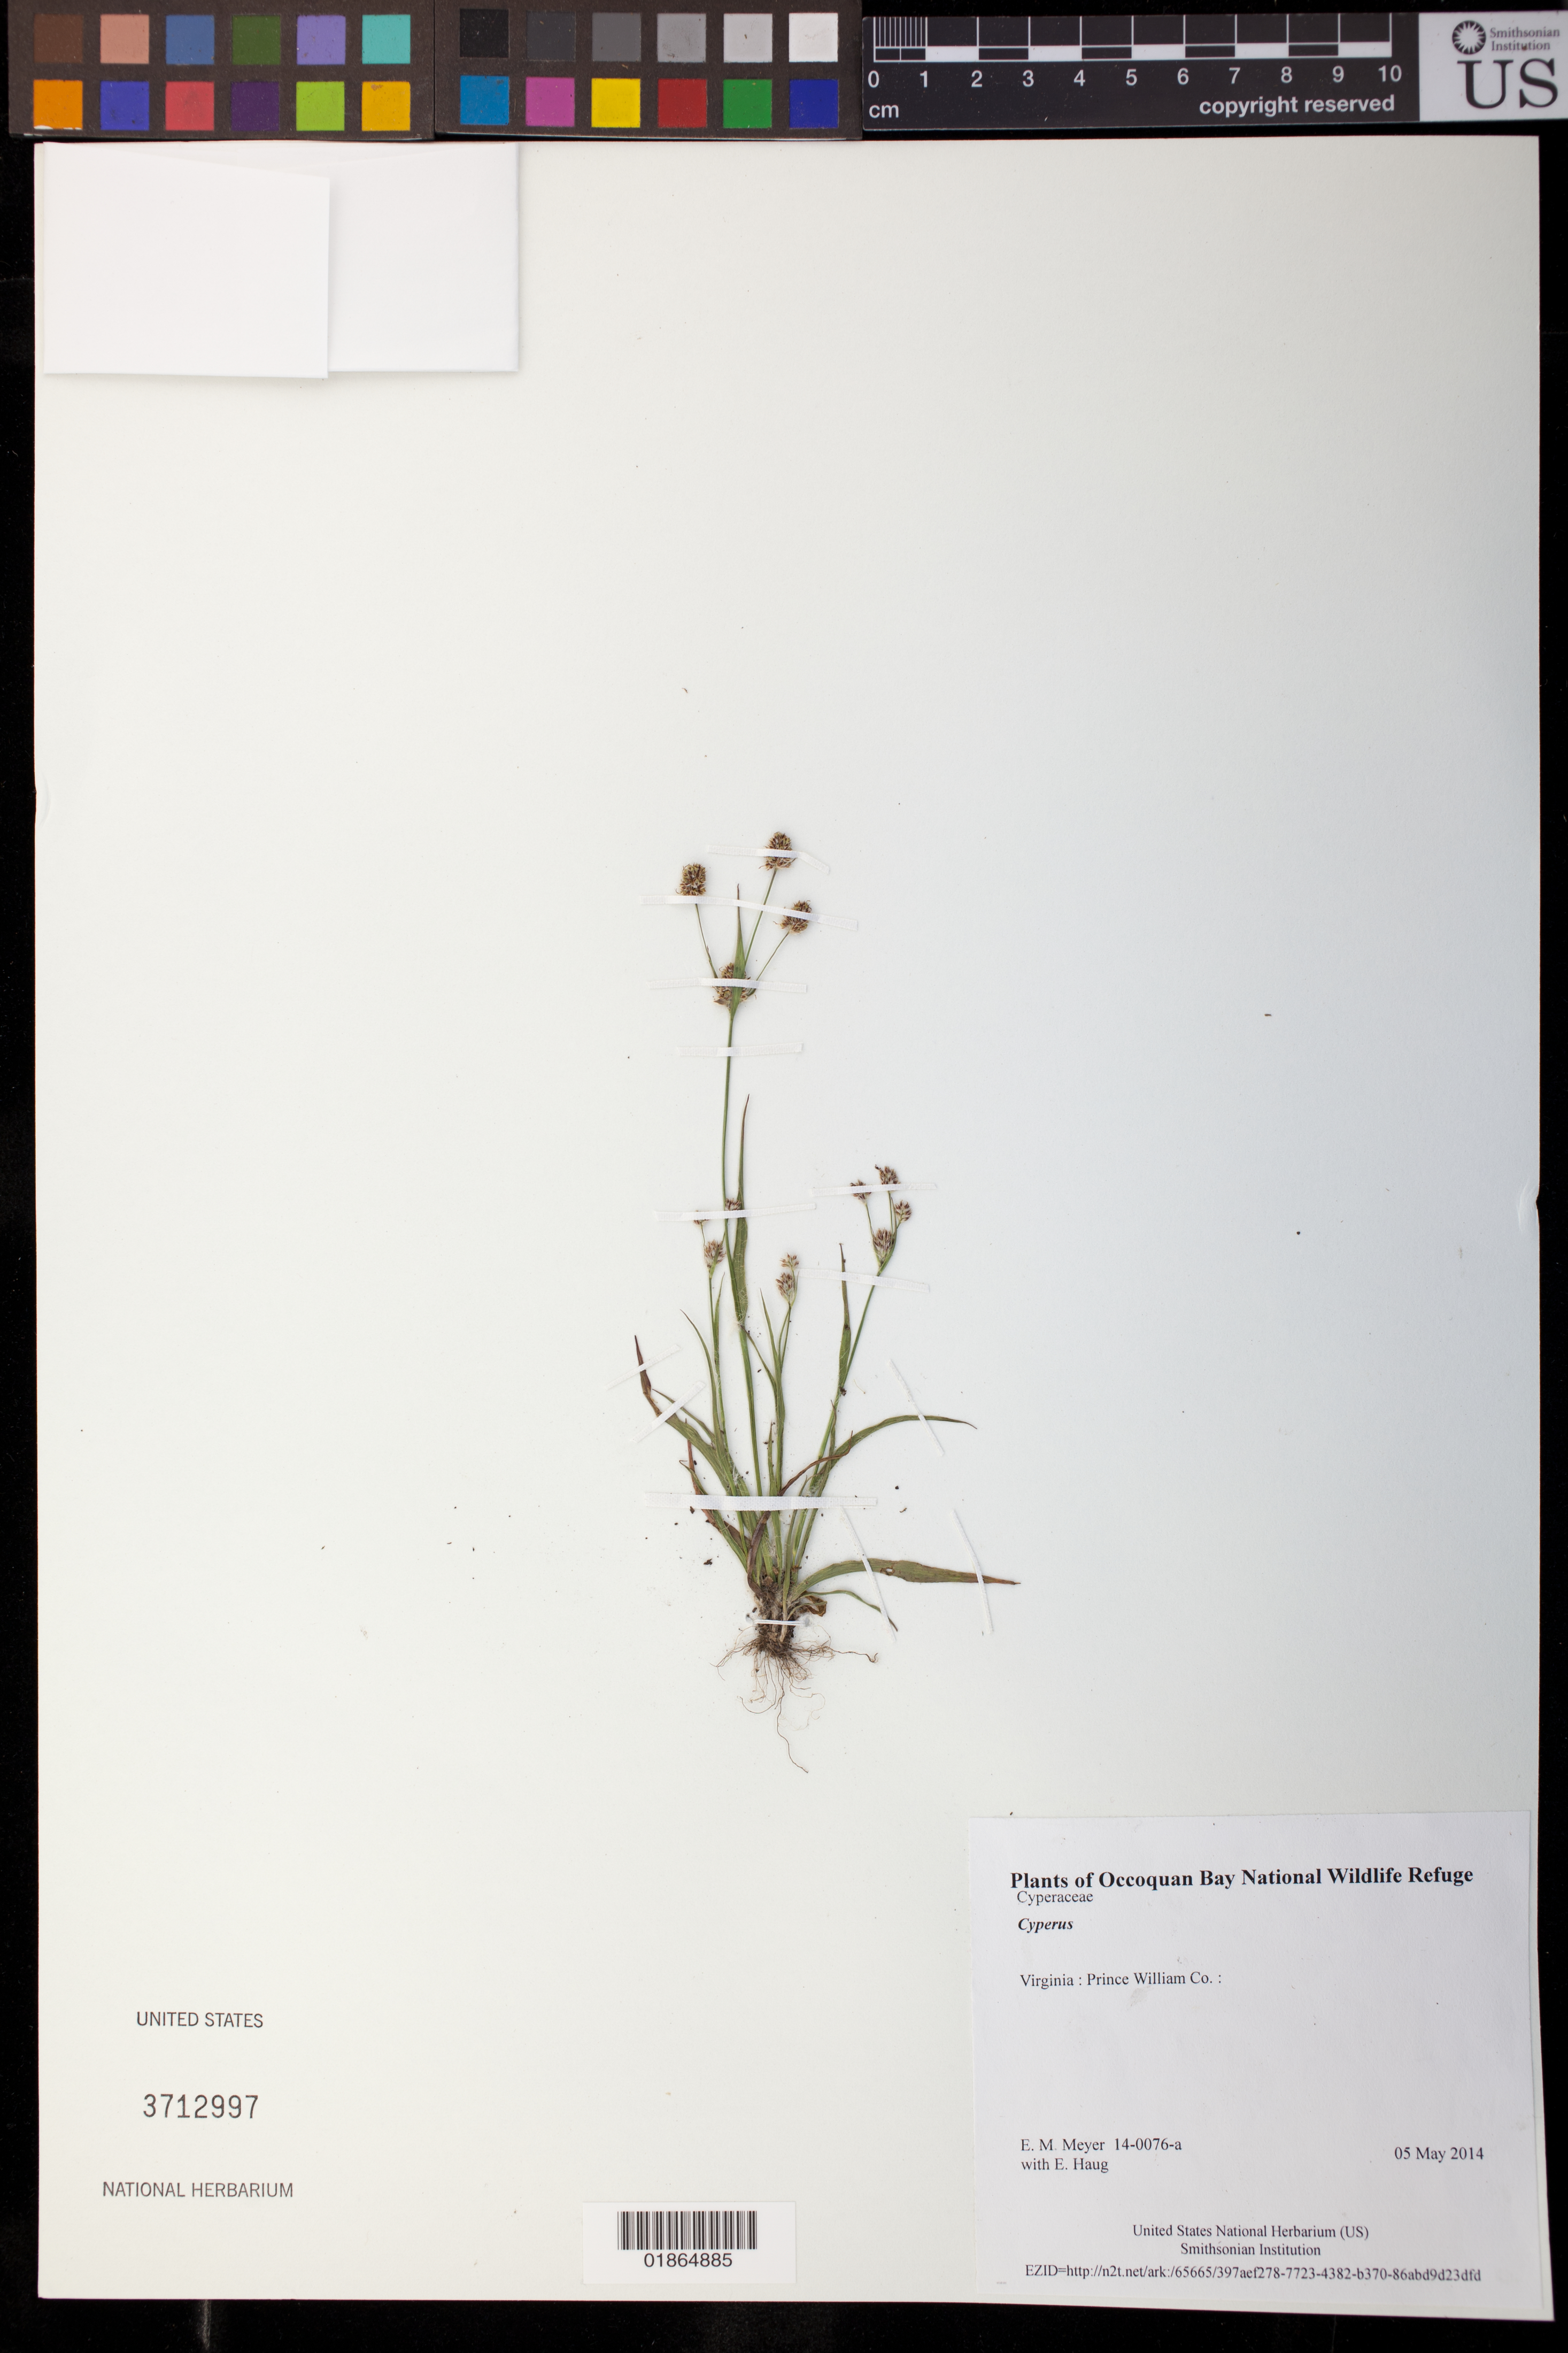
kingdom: Plantae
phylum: Tracheophyta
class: Liliopsida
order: Poales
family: Juncaceae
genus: Luzula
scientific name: Luzula multiflora (Ehrhart) Lejeune var. multiflora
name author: (Ehrhart) Lejeune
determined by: Strong, Mark T., (BOT), Smithsonian Institution - National Museum of Natural History (UNITED STATES)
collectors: E. M. Meyer & E. Haug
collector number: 14-0076-a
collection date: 2014-05-05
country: United States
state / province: Virginia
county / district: Prince William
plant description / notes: Cyperus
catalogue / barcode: US 3712997